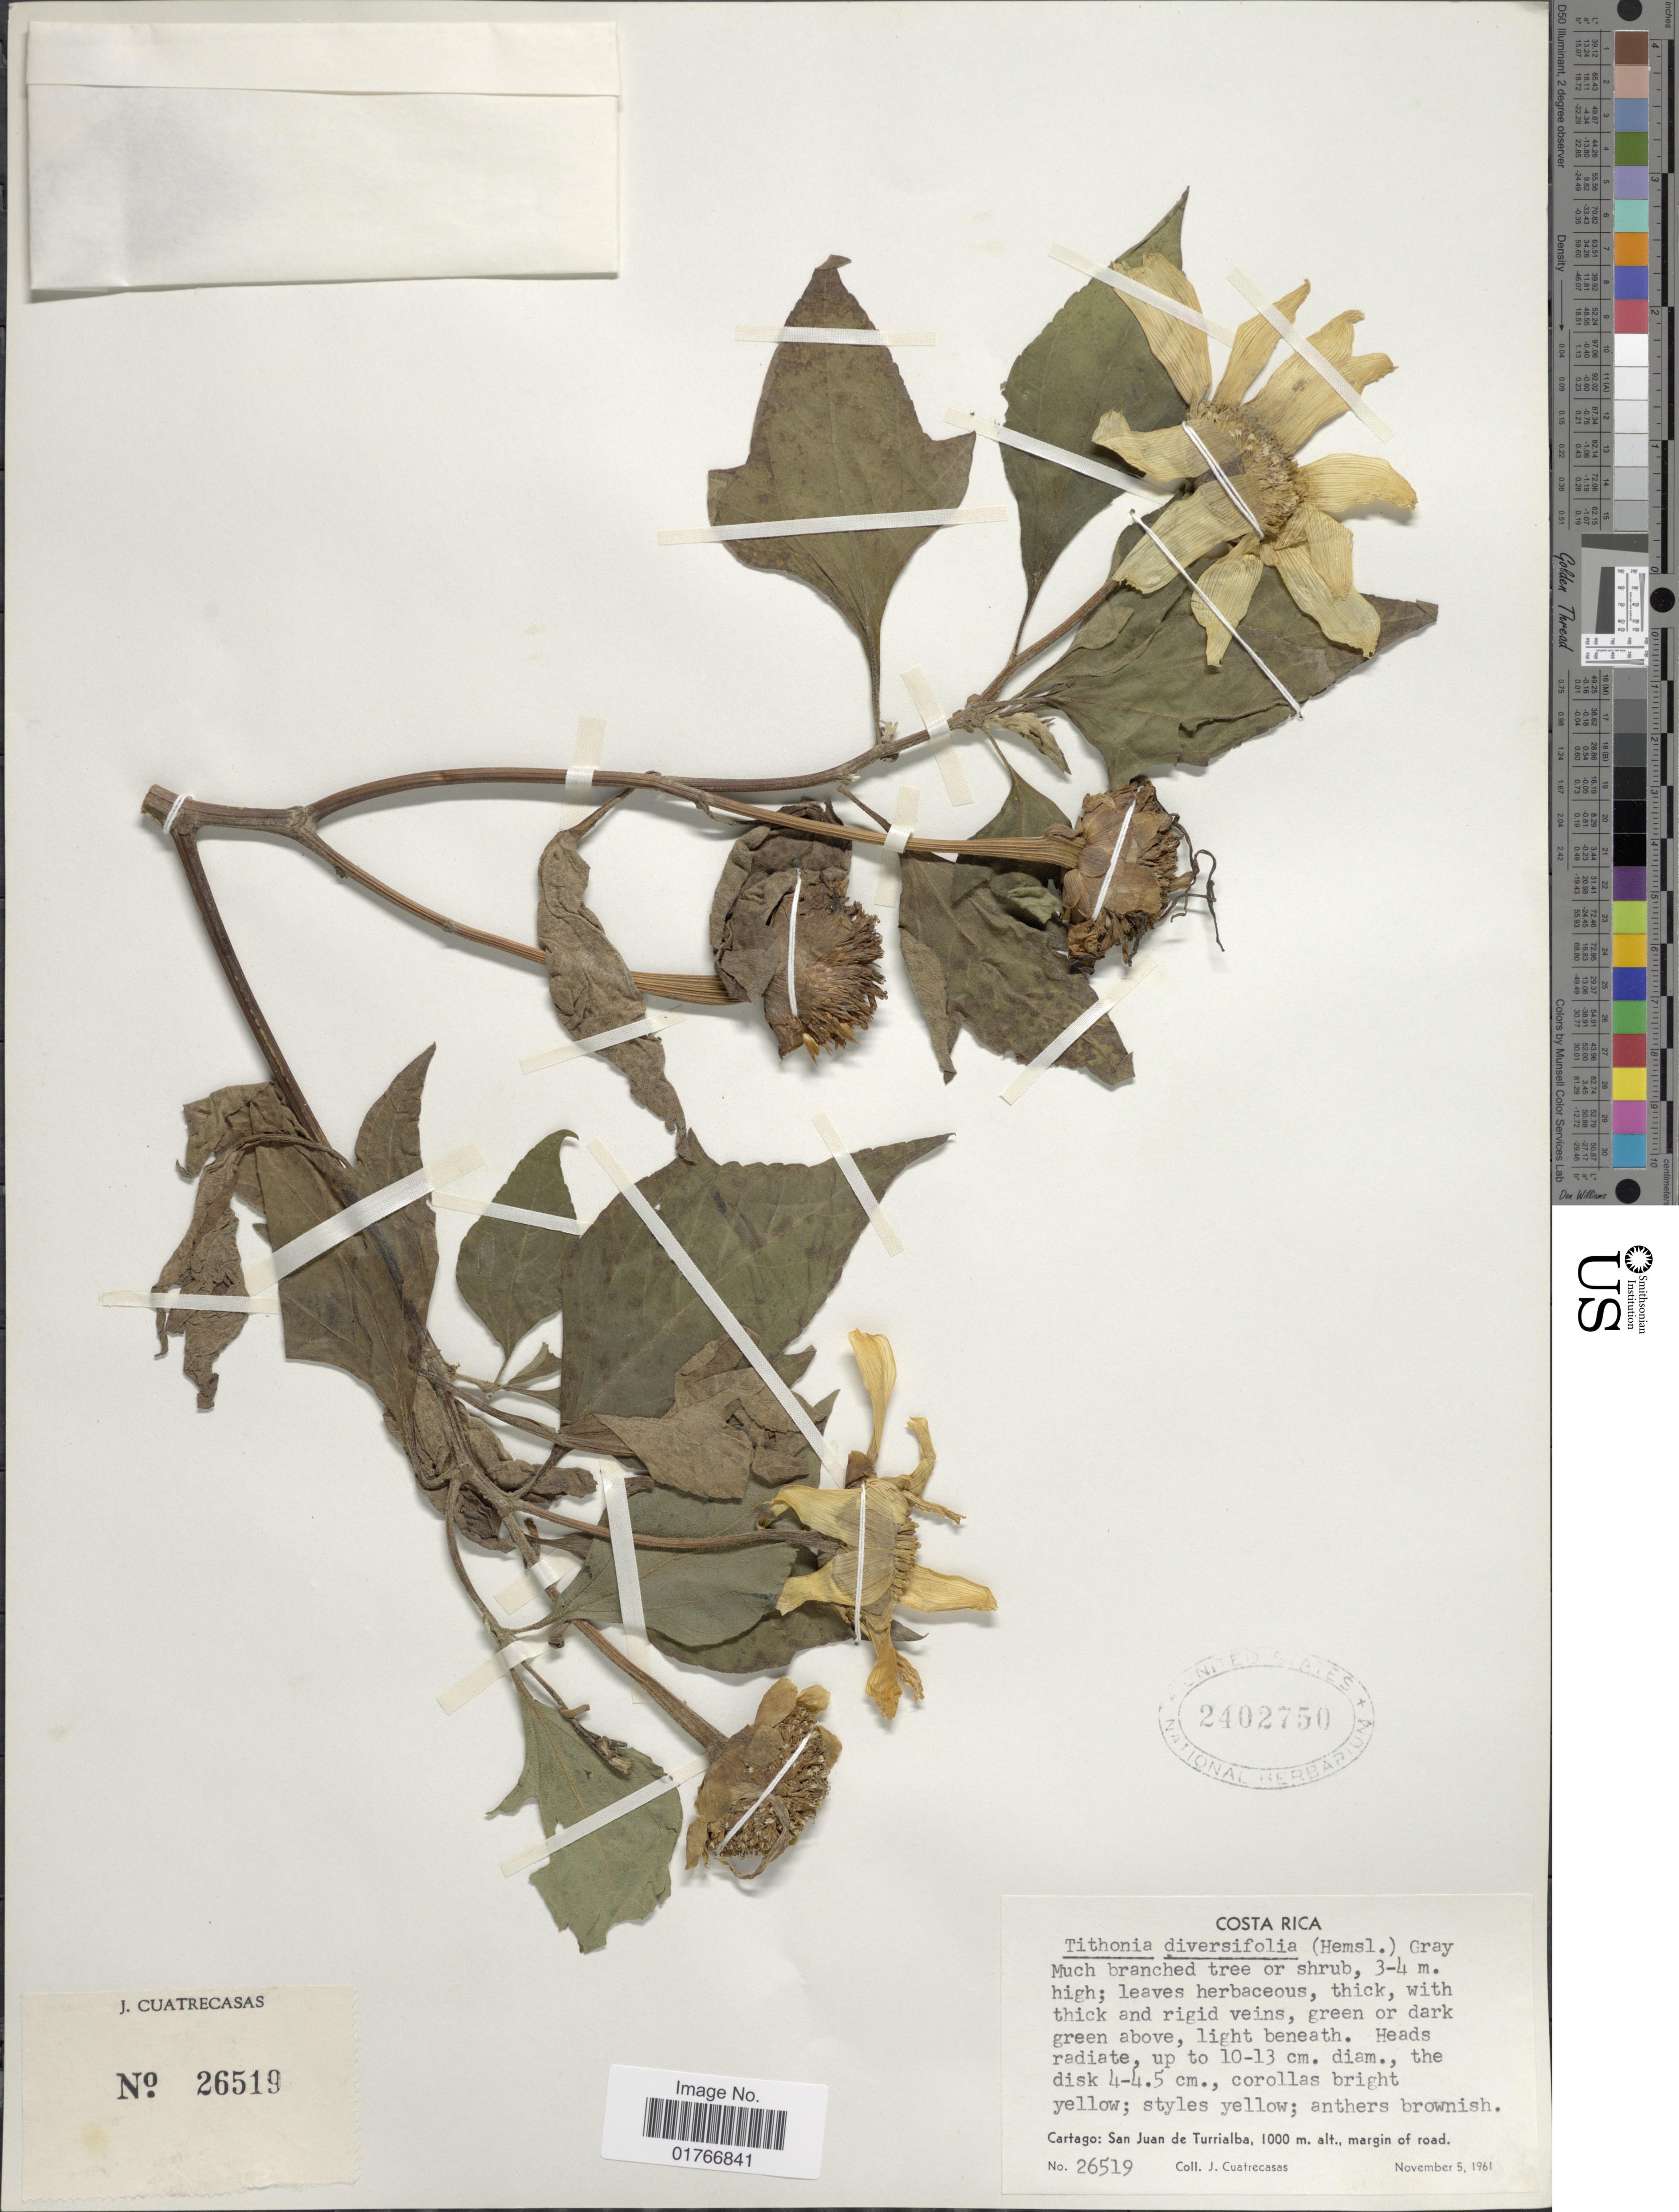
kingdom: Plantae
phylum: Tracheophyta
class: Magnoliopsida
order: Asterales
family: Asteraceae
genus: Tithonia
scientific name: Tithonia diversifolia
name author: (Hemsl.) A. Gray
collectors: J. Cuatrecasas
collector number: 26519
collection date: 1961-11-05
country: Costa Rica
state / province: Cartago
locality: San Juan de Turrialba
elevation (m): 1000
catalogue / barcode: US 2402750